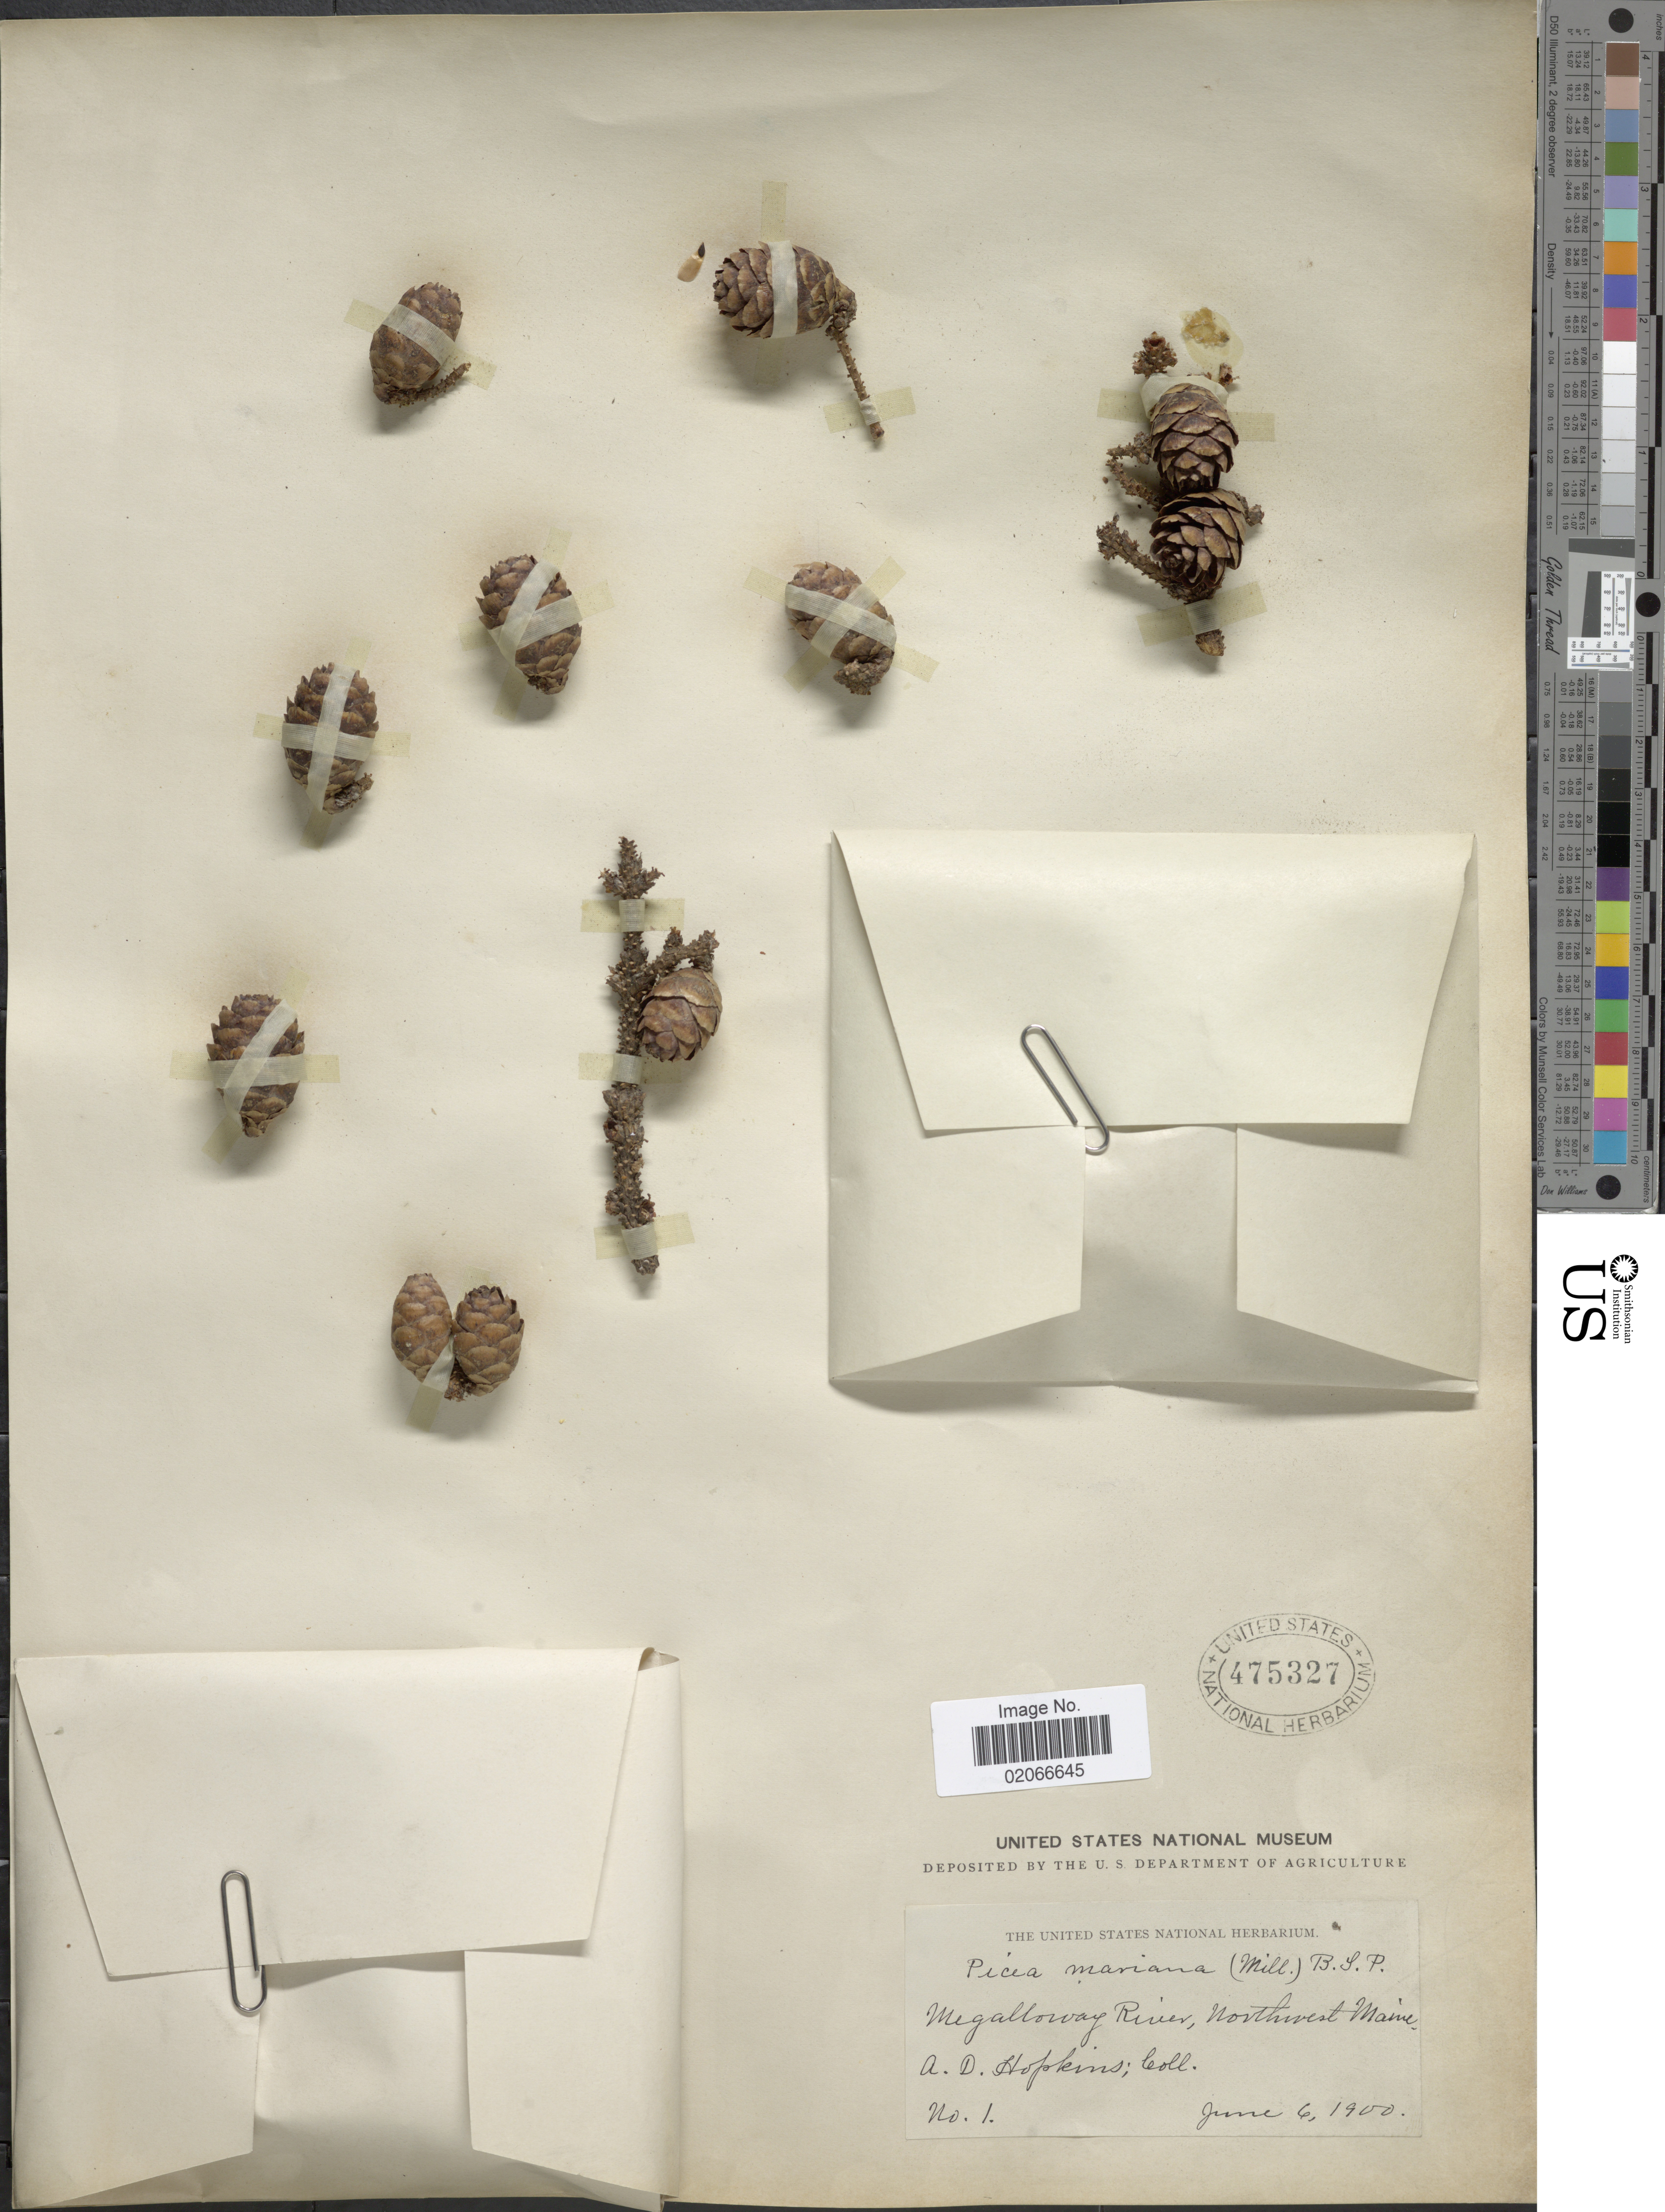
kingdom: Plantae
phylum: Tracheophyta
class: Pinopsida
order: Pinales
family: Pinaceae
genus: Picea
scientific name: Picea mariana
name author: (Mill.) Britton, Stearns & Poggenb.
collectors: A. Hopkins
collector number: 1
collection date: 1900-06-06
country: United States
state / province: Maine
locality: Megalloway River, Northwest Maine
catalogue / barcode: US 475327